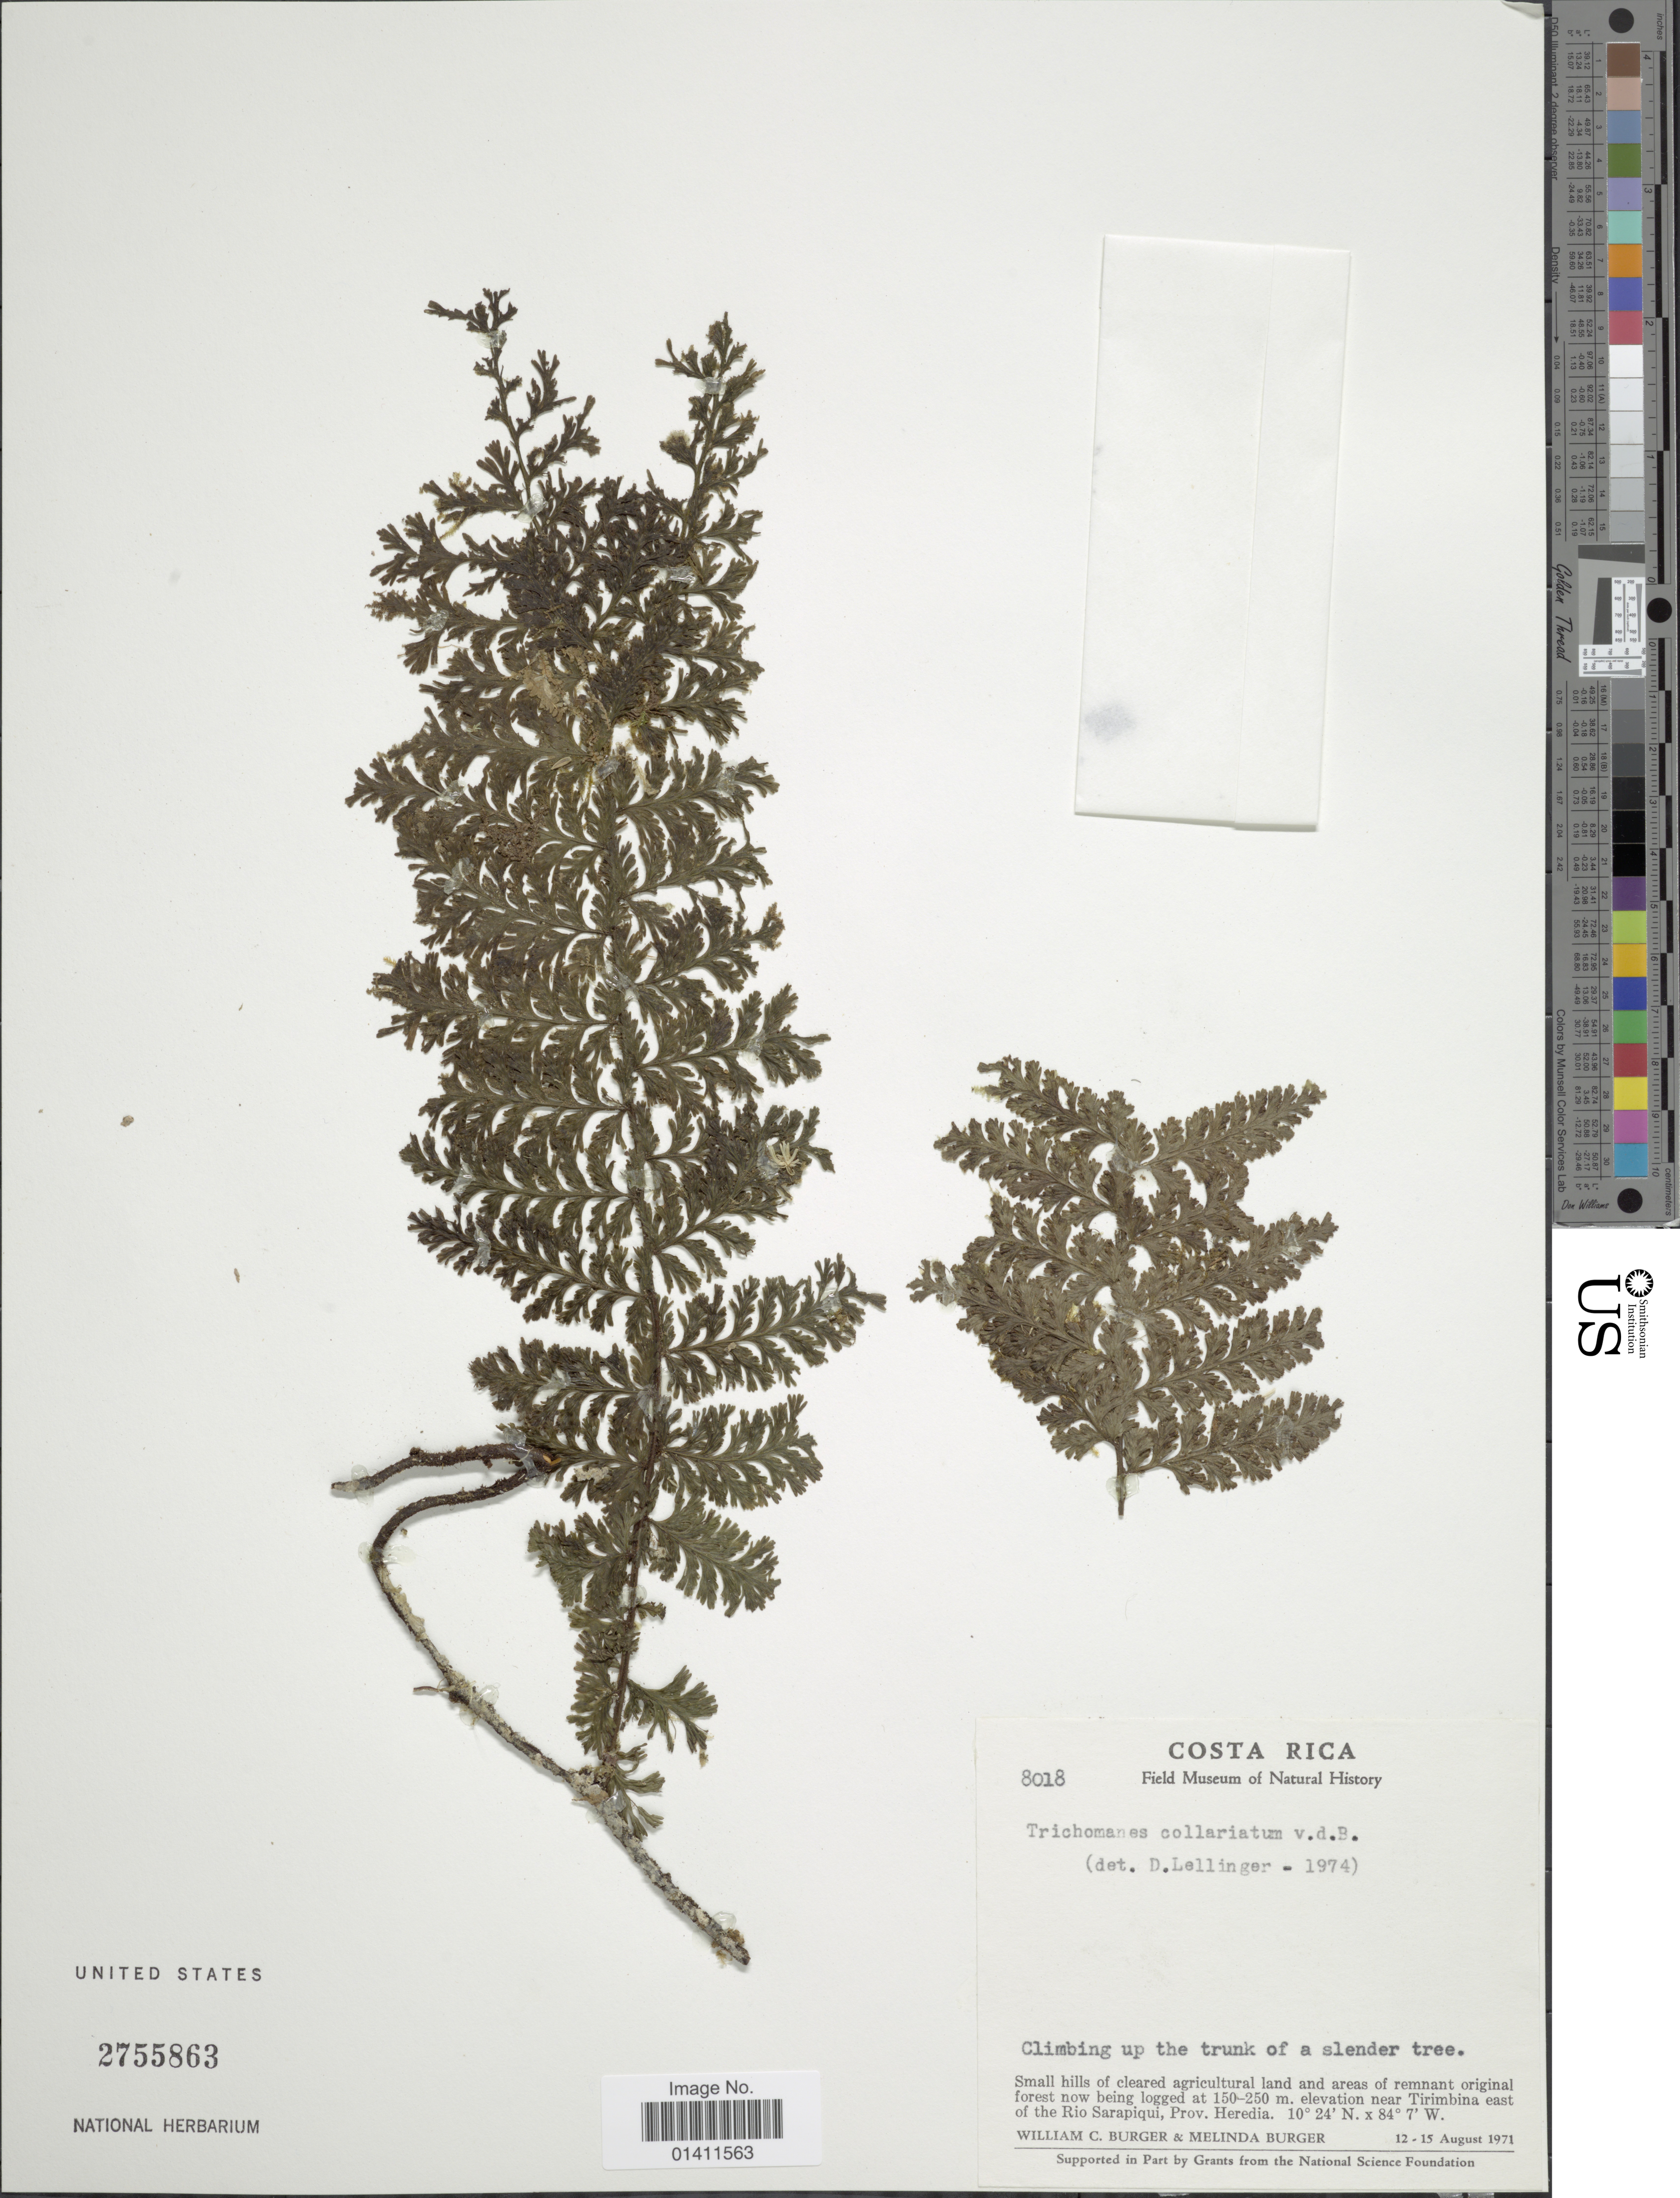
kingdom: Plantae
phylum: Tracheophyta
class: Polypodiopsida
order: Hymenophyllales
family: Hymenophyllaceae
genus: Vandenboschia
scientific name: Vandenboschia collariata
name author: (Bosch) Ebihara & K. Iwats.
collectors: W. Burger & M. Burger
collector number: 8018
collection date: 1971-08-12/1971-08-15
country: Costa Rica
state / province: Heredia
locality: Near Tirimbina east of the Rio Sarapiqui, Prov. Heredia.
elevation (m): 150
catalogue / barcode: US 2755863